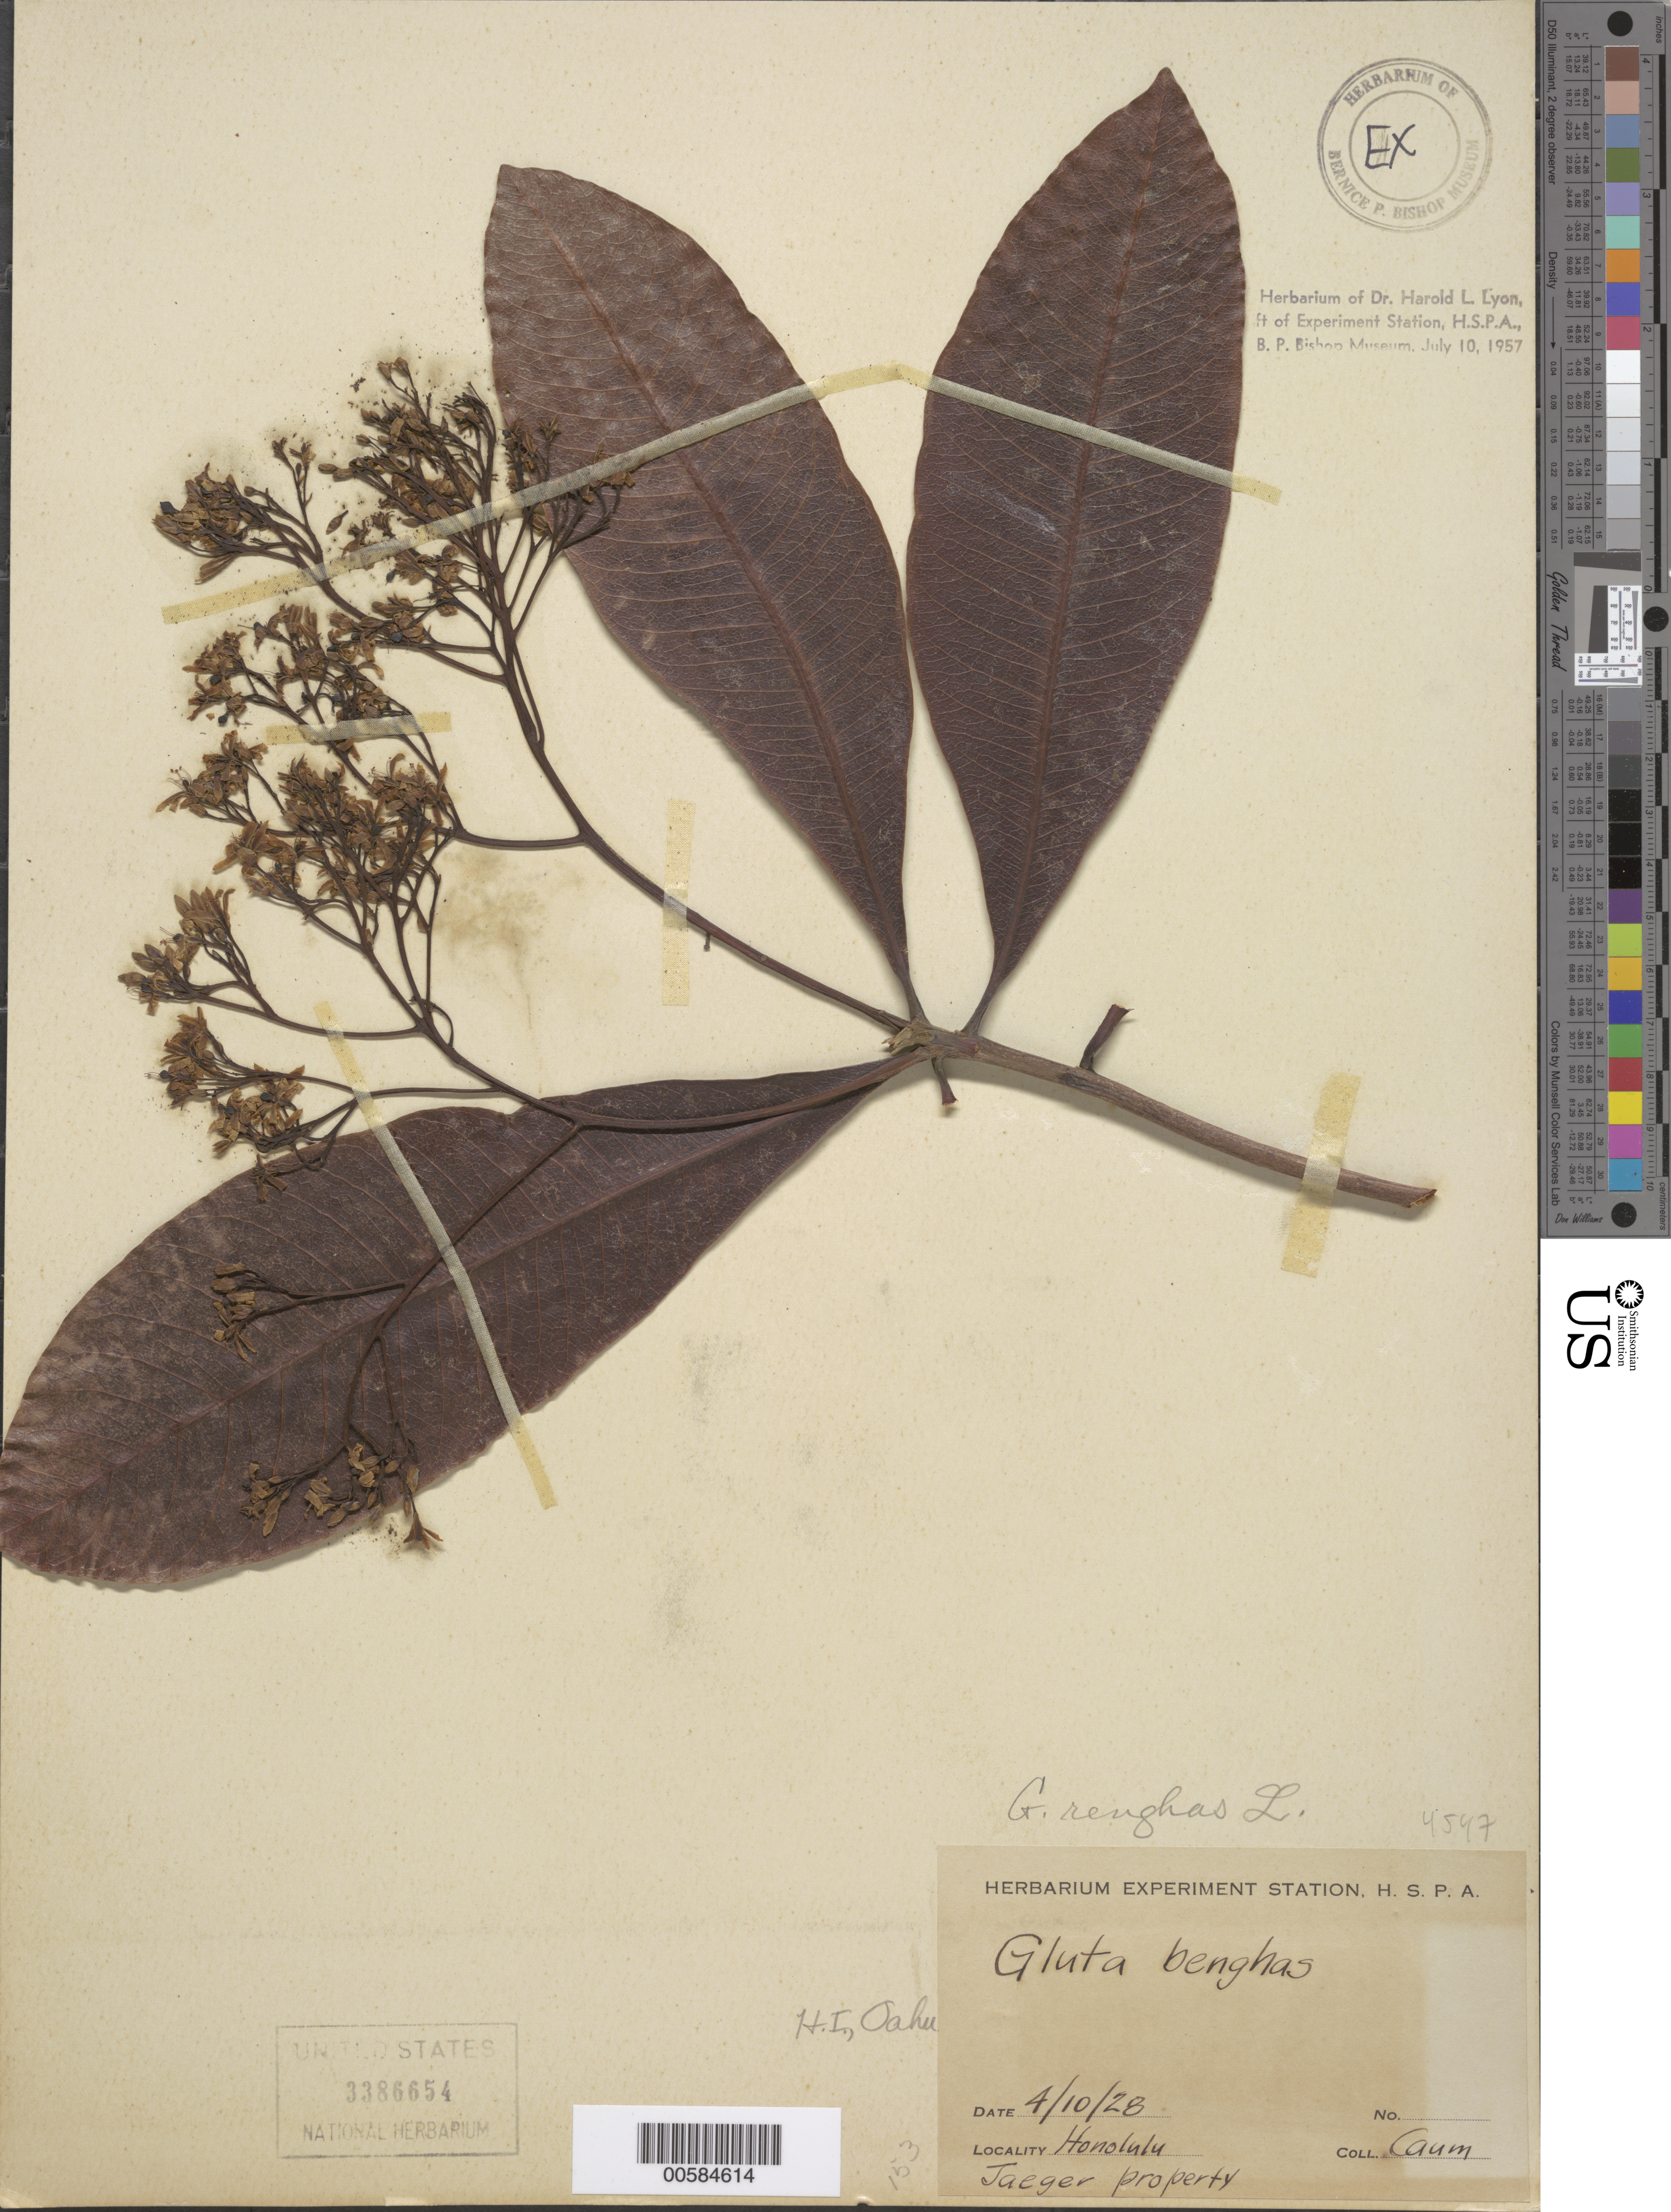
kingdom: Plantae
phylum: Tracheophyta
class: Magnoliopsida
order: Sapindales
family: Anacardiaceae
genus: Gluta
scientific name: Gluta renghas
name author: L.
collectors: E. L. Caum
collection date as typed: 10 Apr 1928 or 4 Oct 1928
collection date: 1928-04-10 or 1928-10-04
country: United States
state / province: Hawaii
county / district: Honolulu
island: Oahu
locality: Honolulu, Jaeger property.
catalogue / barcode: US 3386654